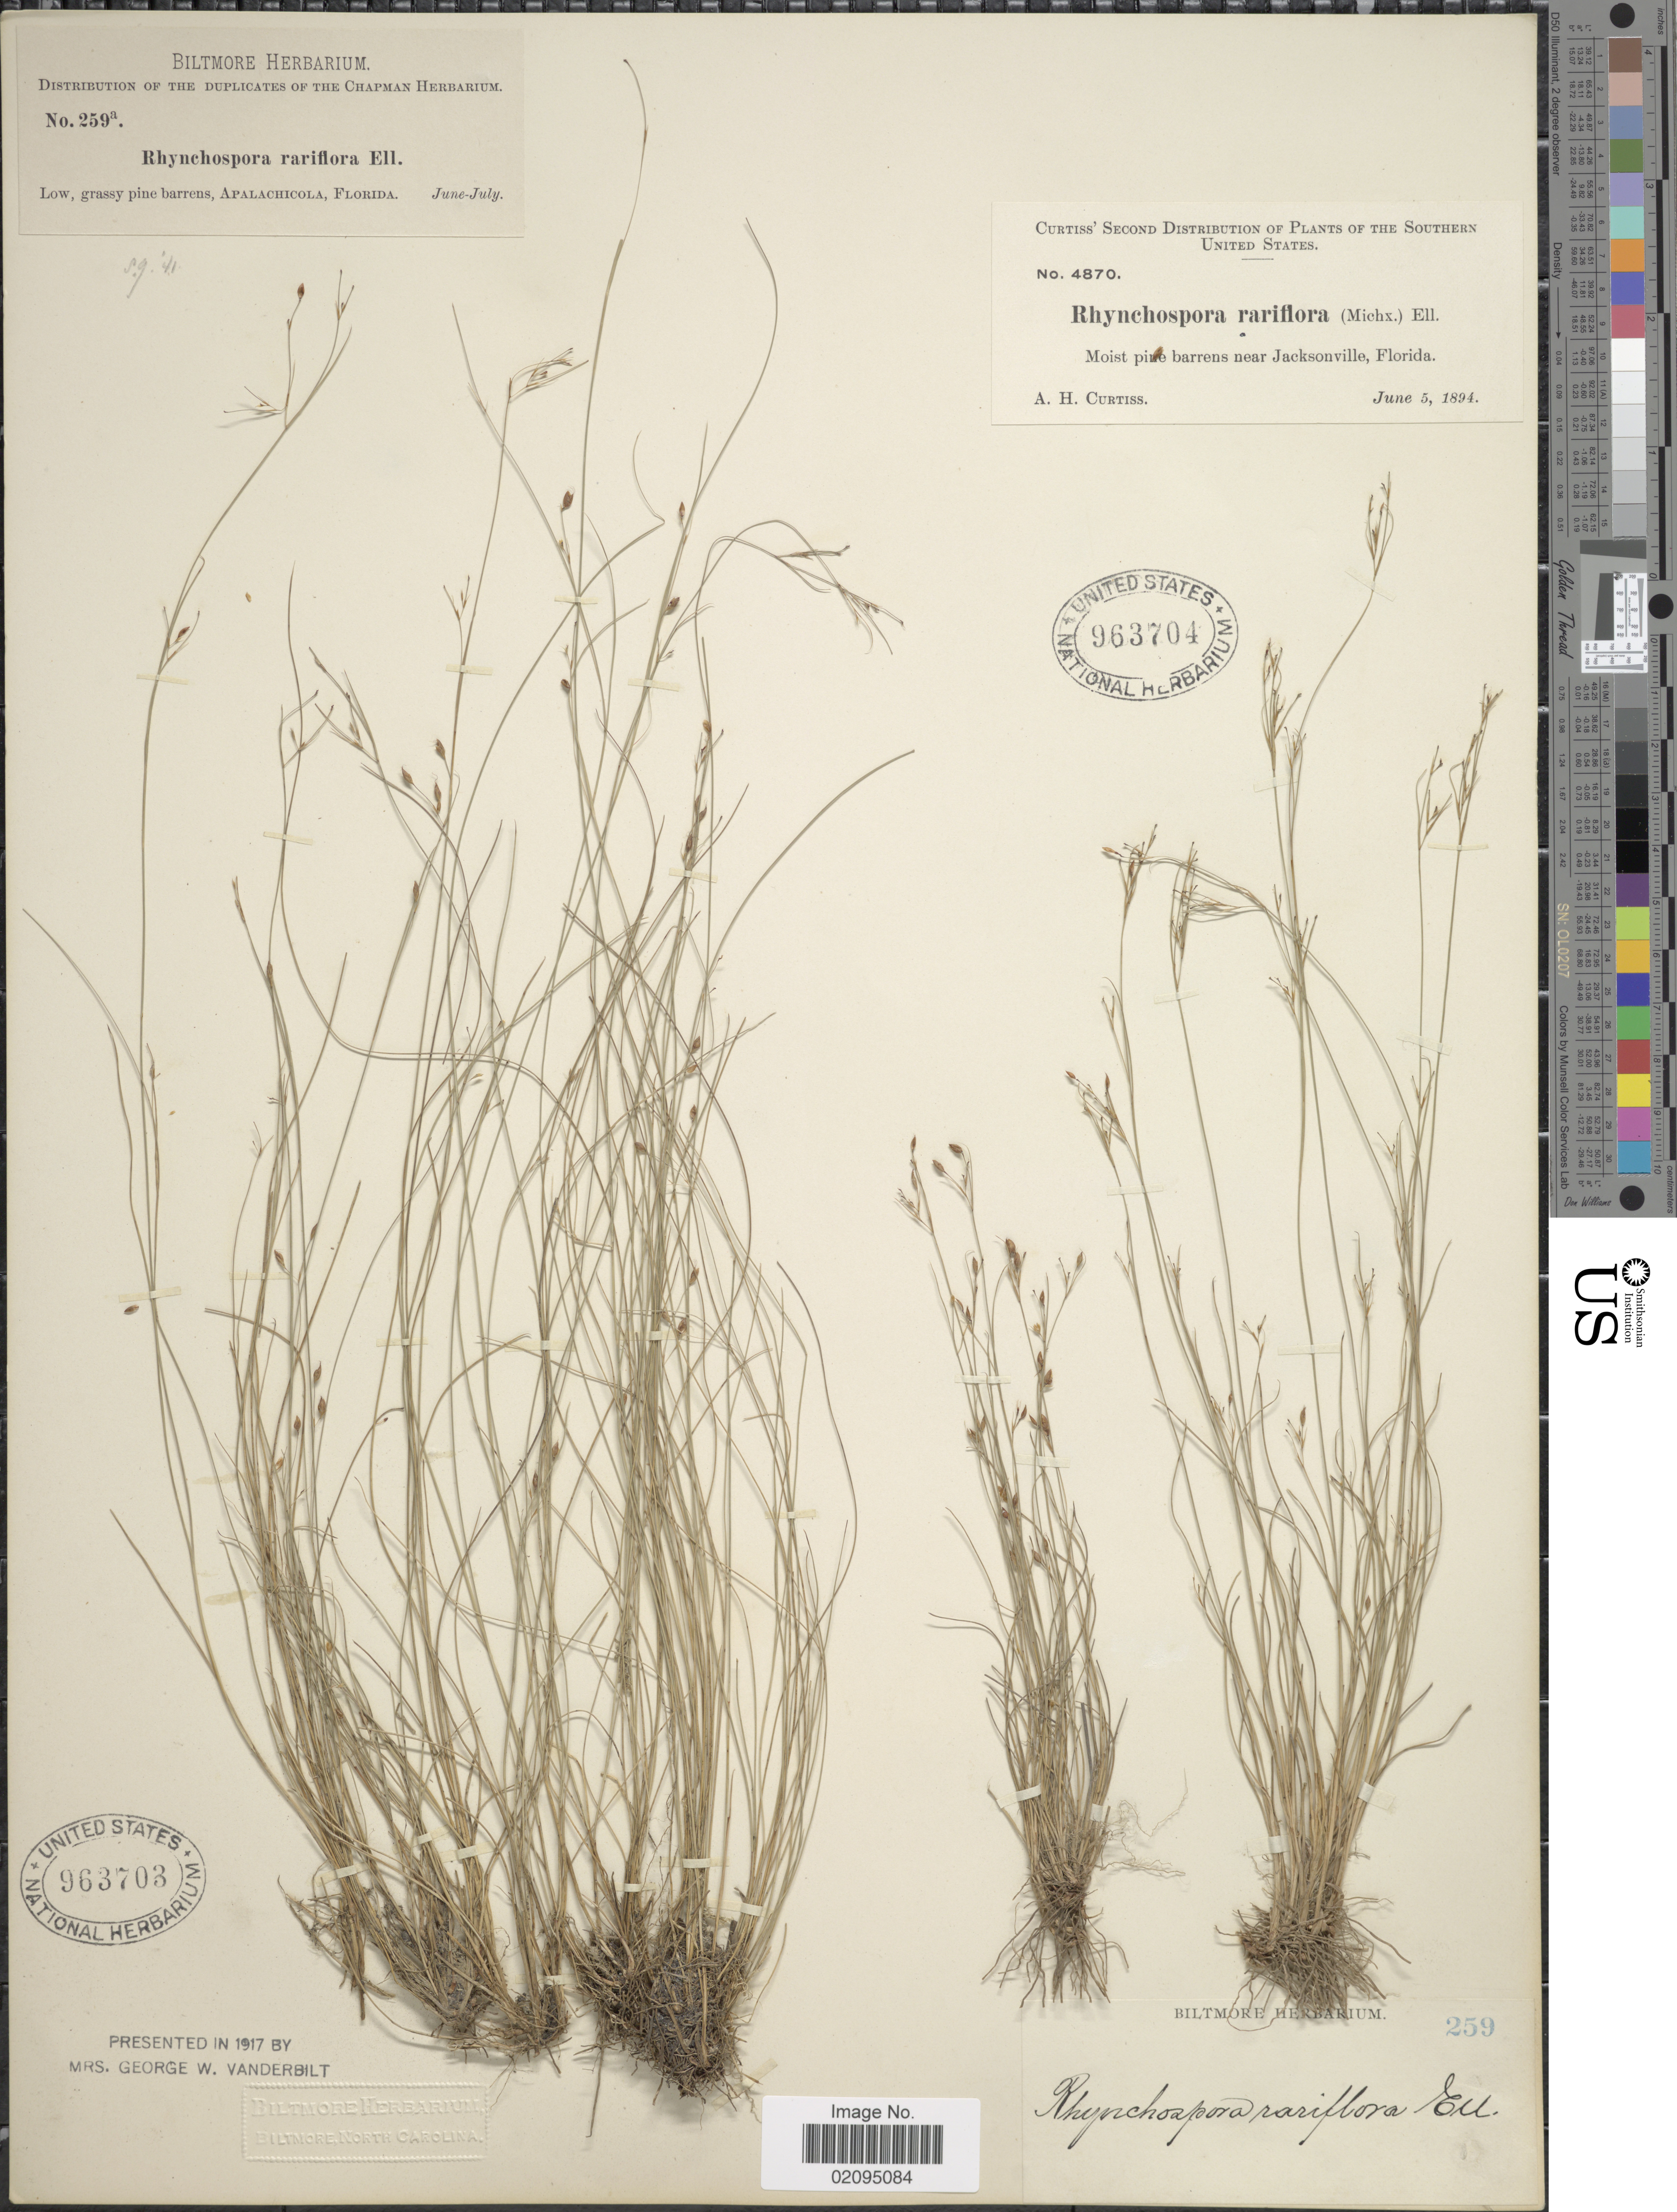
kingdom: Plantae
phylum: Tracheophyta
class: Liliopsida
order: Poales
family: Cyperaceae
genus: Rhynchospora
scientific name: Rhynchospora rariflora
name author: (Michx.) Elliott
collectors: A. H. Curtiss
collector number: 4870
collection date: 1894-06-05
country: United States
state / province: Florida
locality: Near Jacksonville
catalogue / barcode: US 963704